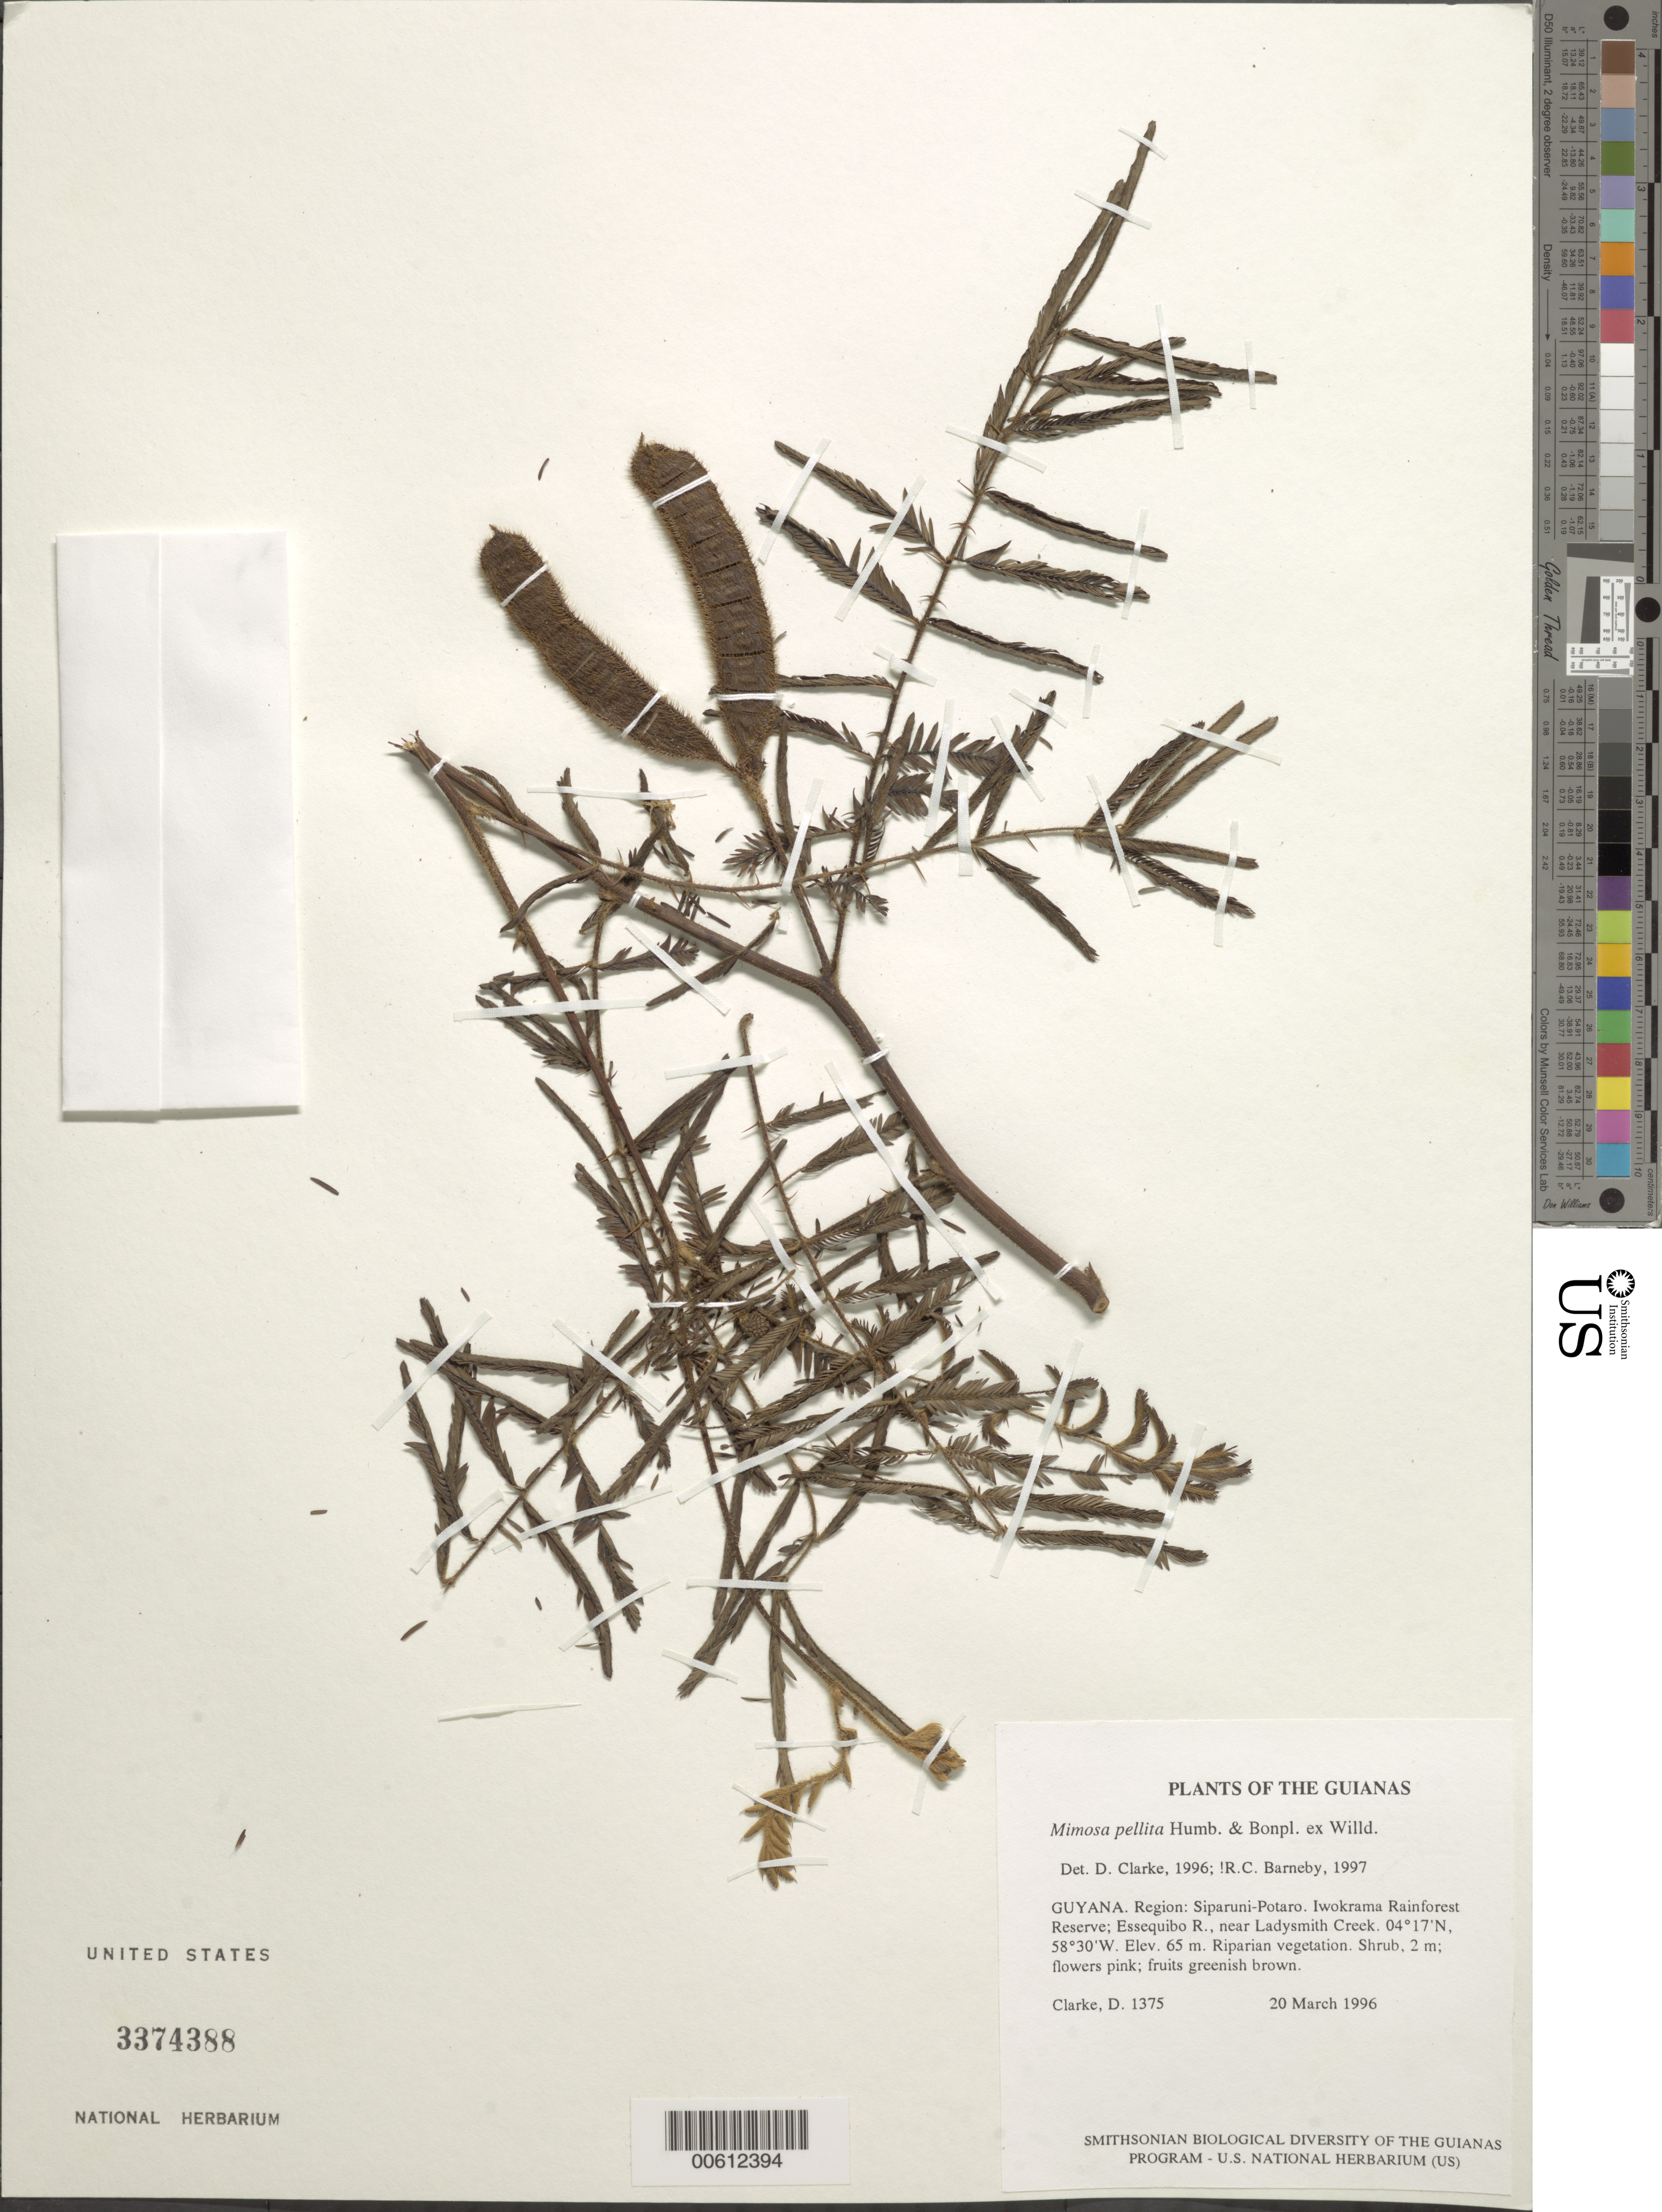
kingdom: Plantae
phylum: Tracheophyta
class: Magnoliopsida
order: Fabales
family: Fabaceae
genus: Mimosa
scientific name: Mimosa pellita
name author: Humb. & Bonpl. ex Willd.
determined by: Barneby, Rupert C., (NY)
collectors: H. D. Clarke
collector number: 1375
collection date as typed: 20 March 1996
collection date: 1996-03-20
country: Guyana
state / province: Potaro-Siparuni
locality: Iwokrama Rainforest Reserve; Essequibo R., near Ladysmith Creek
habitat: Riparian vegetation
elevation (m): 65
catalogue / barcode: US 3374388